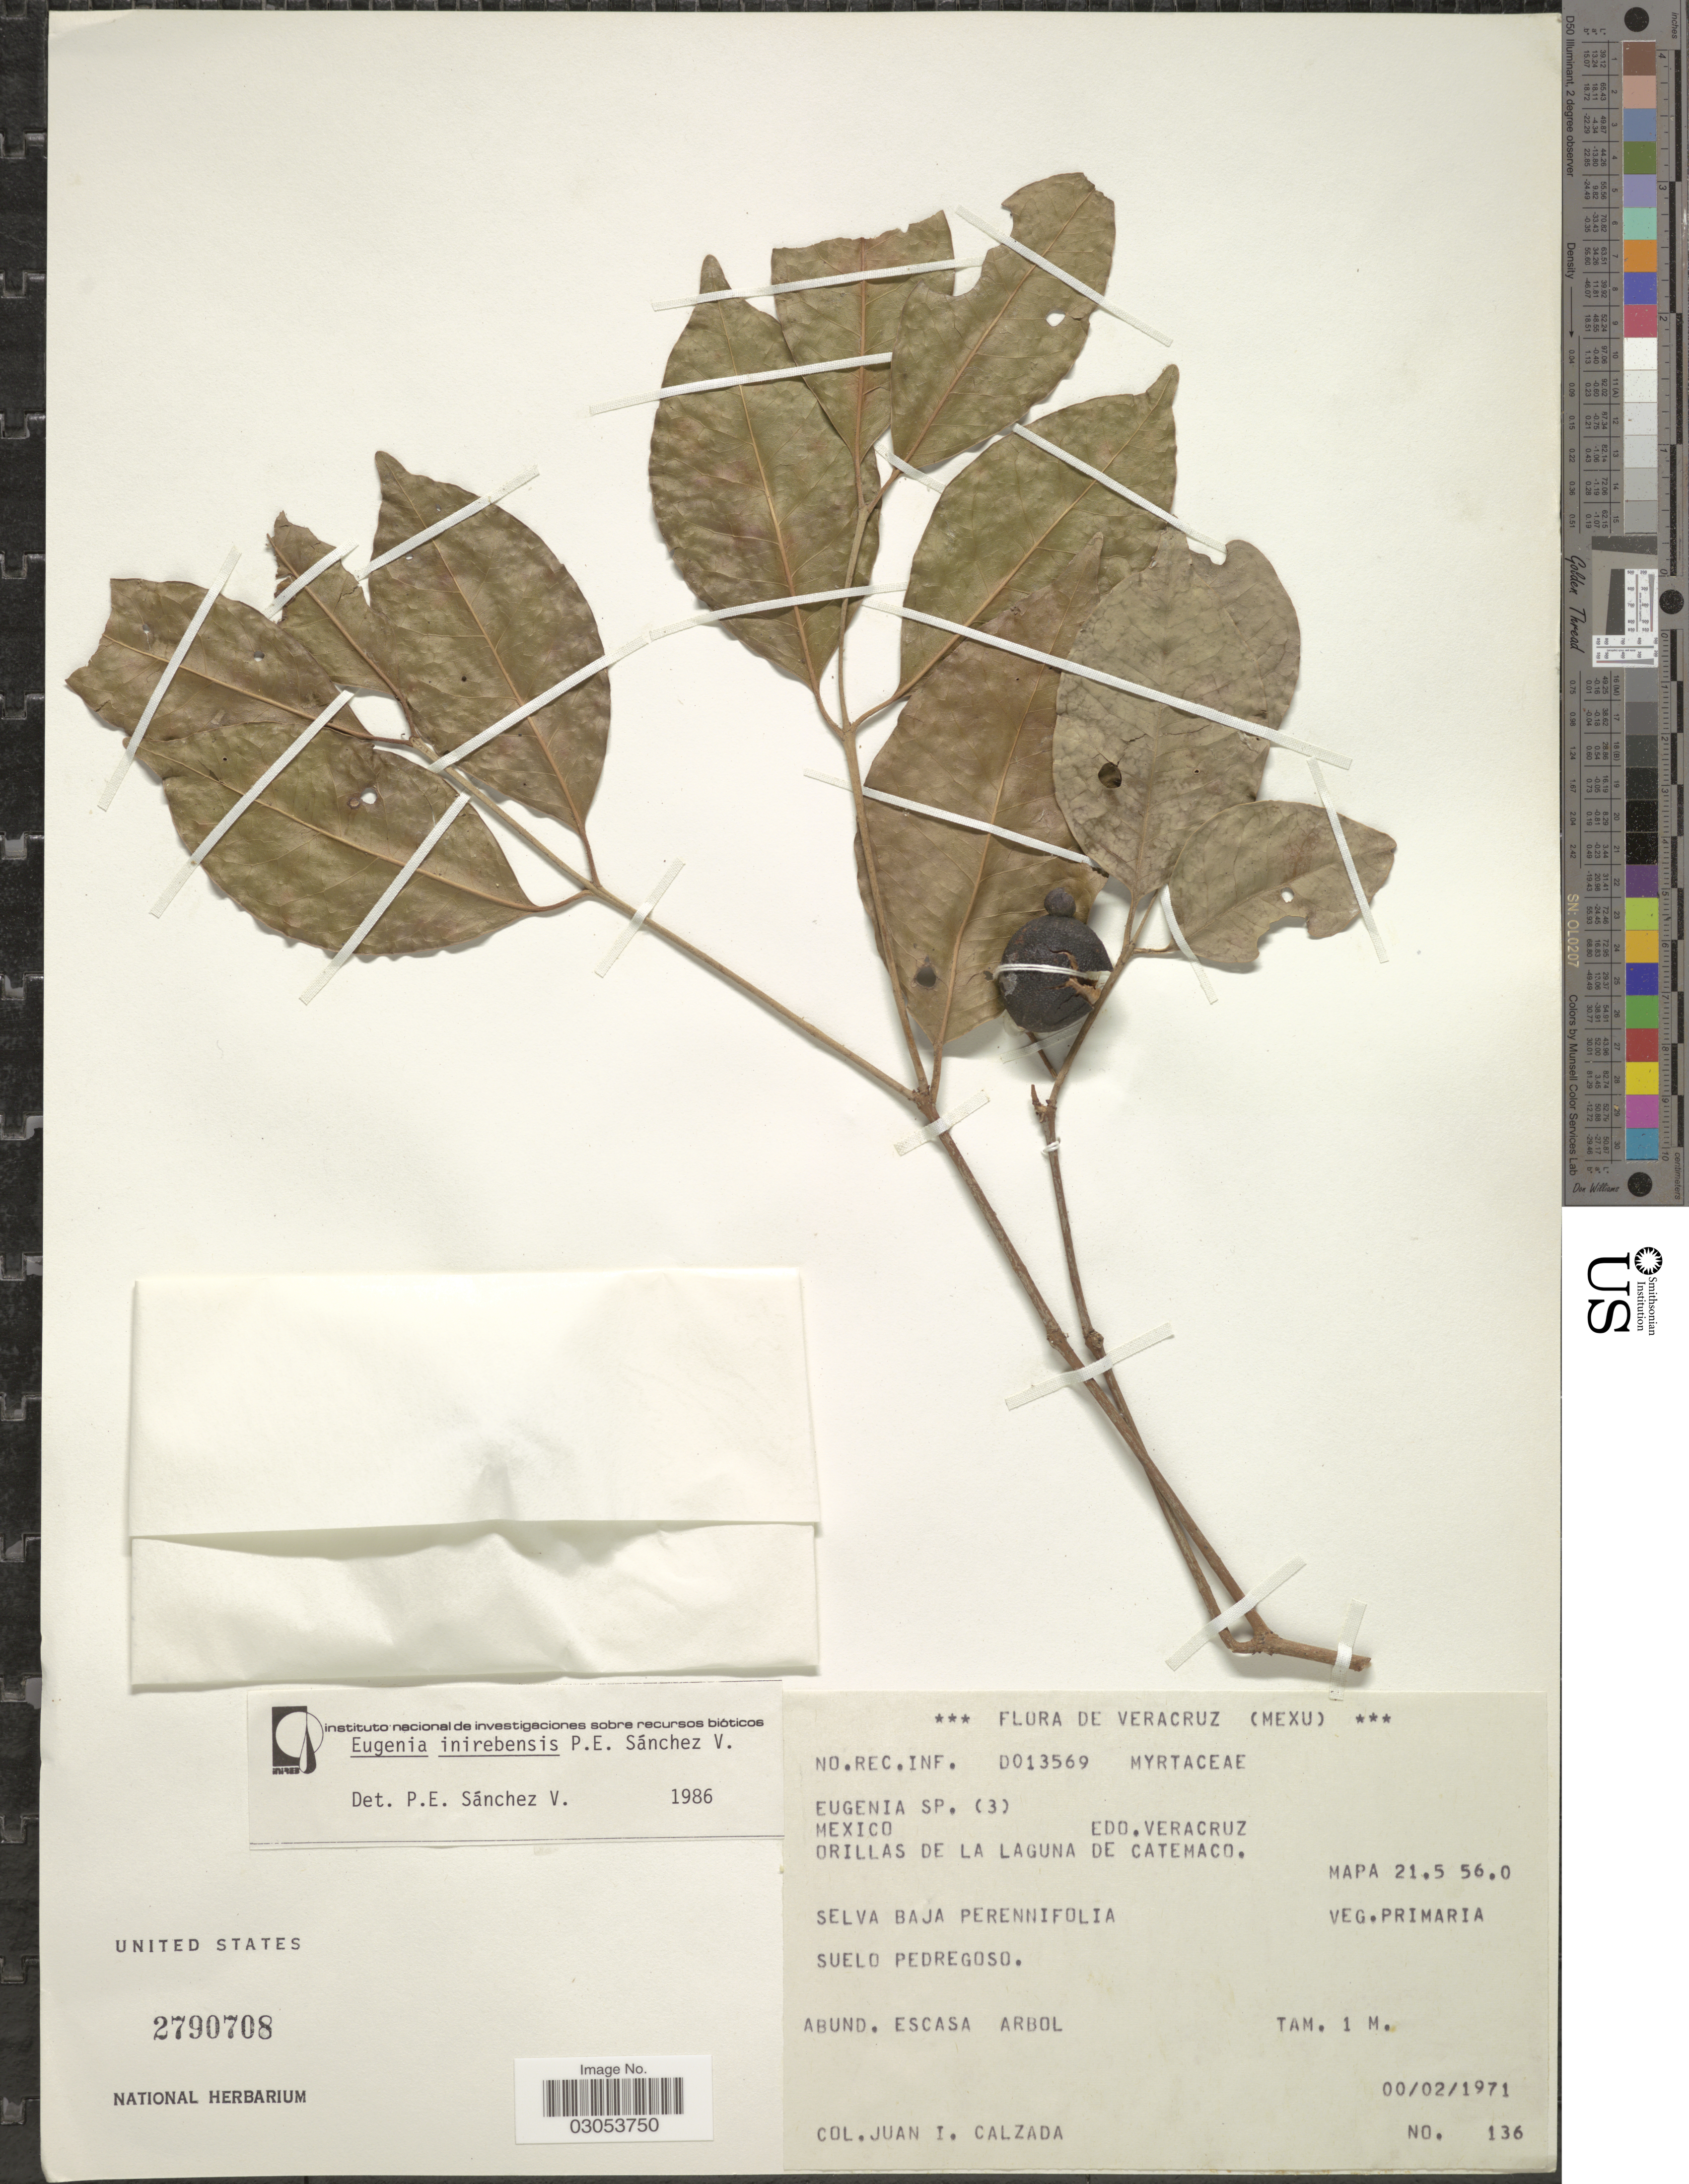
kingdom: Plantae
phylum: Tracheophyta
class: Magnoliopsida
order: Myrtales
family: Myrtaceae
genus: Eugenia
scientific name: Eugenia inirebensis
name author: P.E. Sánchez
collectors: J. I. Calzada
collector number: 136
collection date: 1971-02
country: Mexico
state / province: Veracruz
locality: Edo. Veracruz. Orillas de la Laguna de Catemaco. Mapa 21.5 56.0.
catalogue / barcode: US 2790708